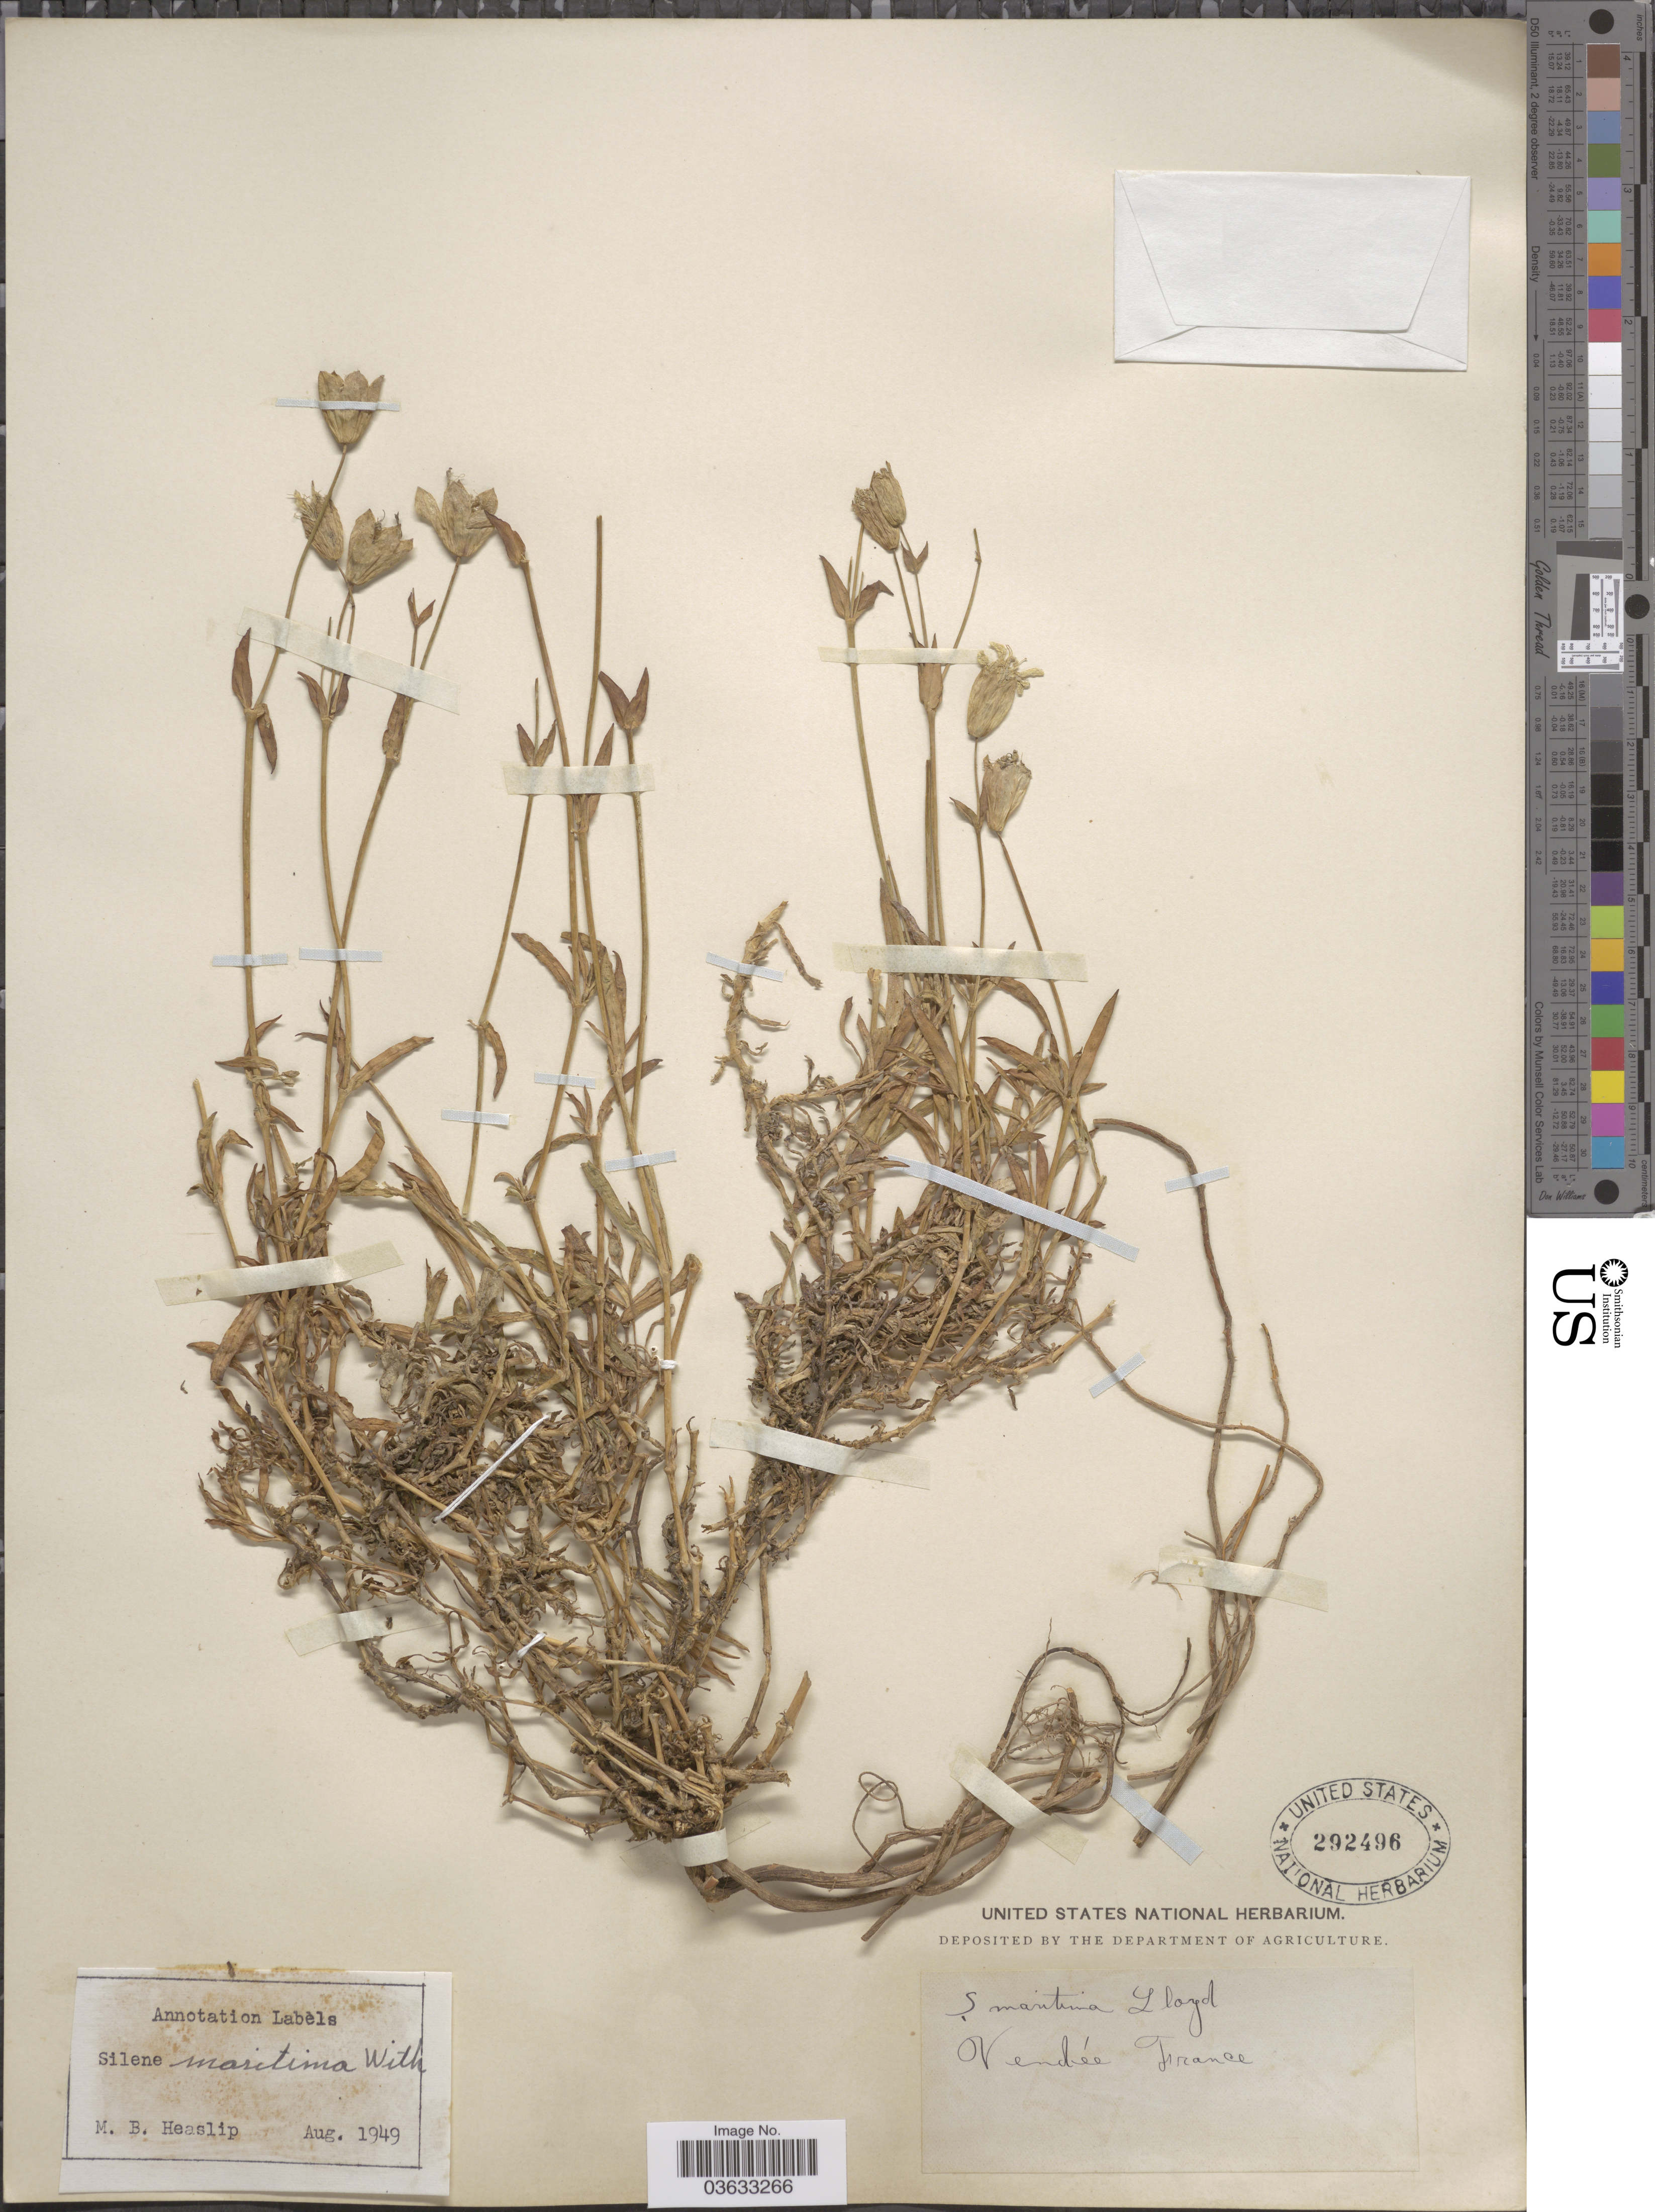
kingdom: Plantae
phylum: Tracheophyta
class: Magnoliopsida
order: Caryophyllales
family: Caryophyllaceae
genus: Silene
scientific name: Silene maritima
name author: With.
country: France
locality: Vendée.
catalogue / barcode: US 292496